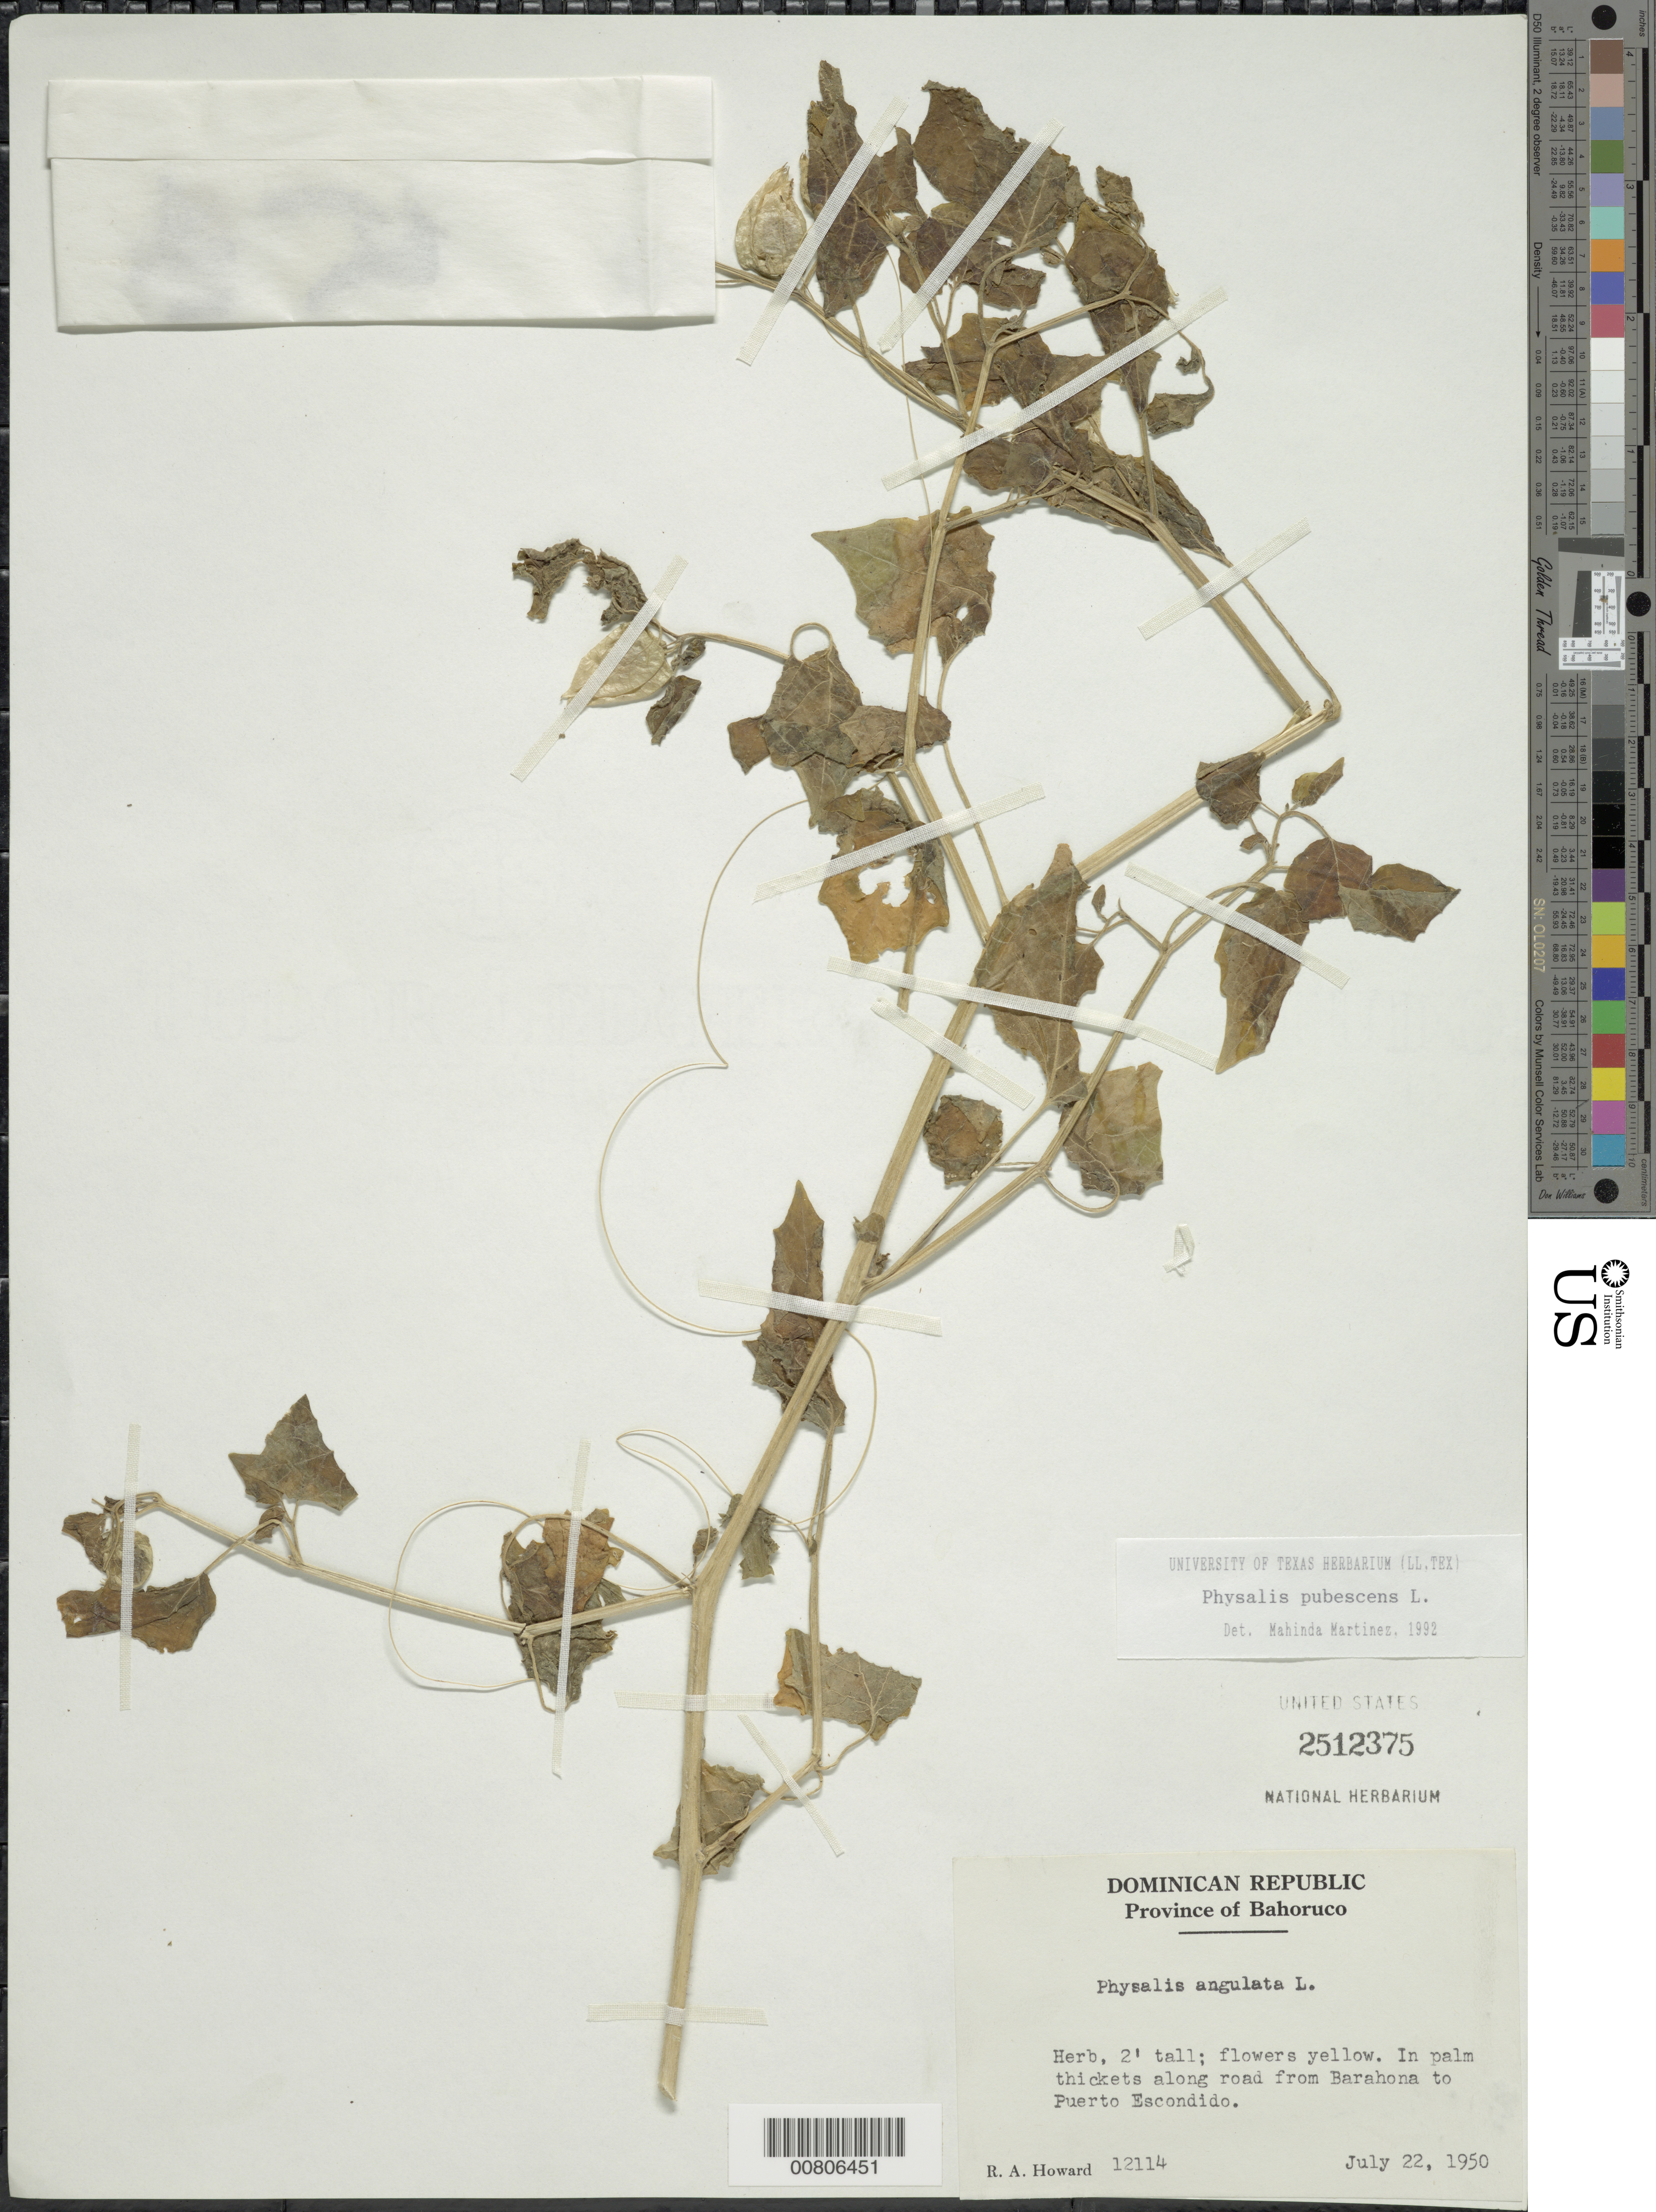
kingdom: Plantae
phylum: Tracheophyta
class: Magnoliopsida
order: Solanales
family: Solanaceae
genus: Physalis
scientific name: Physalis pubescens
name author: L.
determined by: Martinez, M.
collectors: R. A. Howard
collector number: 12114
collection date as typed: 22 Jul 1950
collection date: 1950-07-22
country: Dominican Republic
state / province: Baoruco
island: Hispaniola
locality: Road from Barahona to Puerto Escondido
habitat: In palm thickets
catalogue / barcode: US 2512375